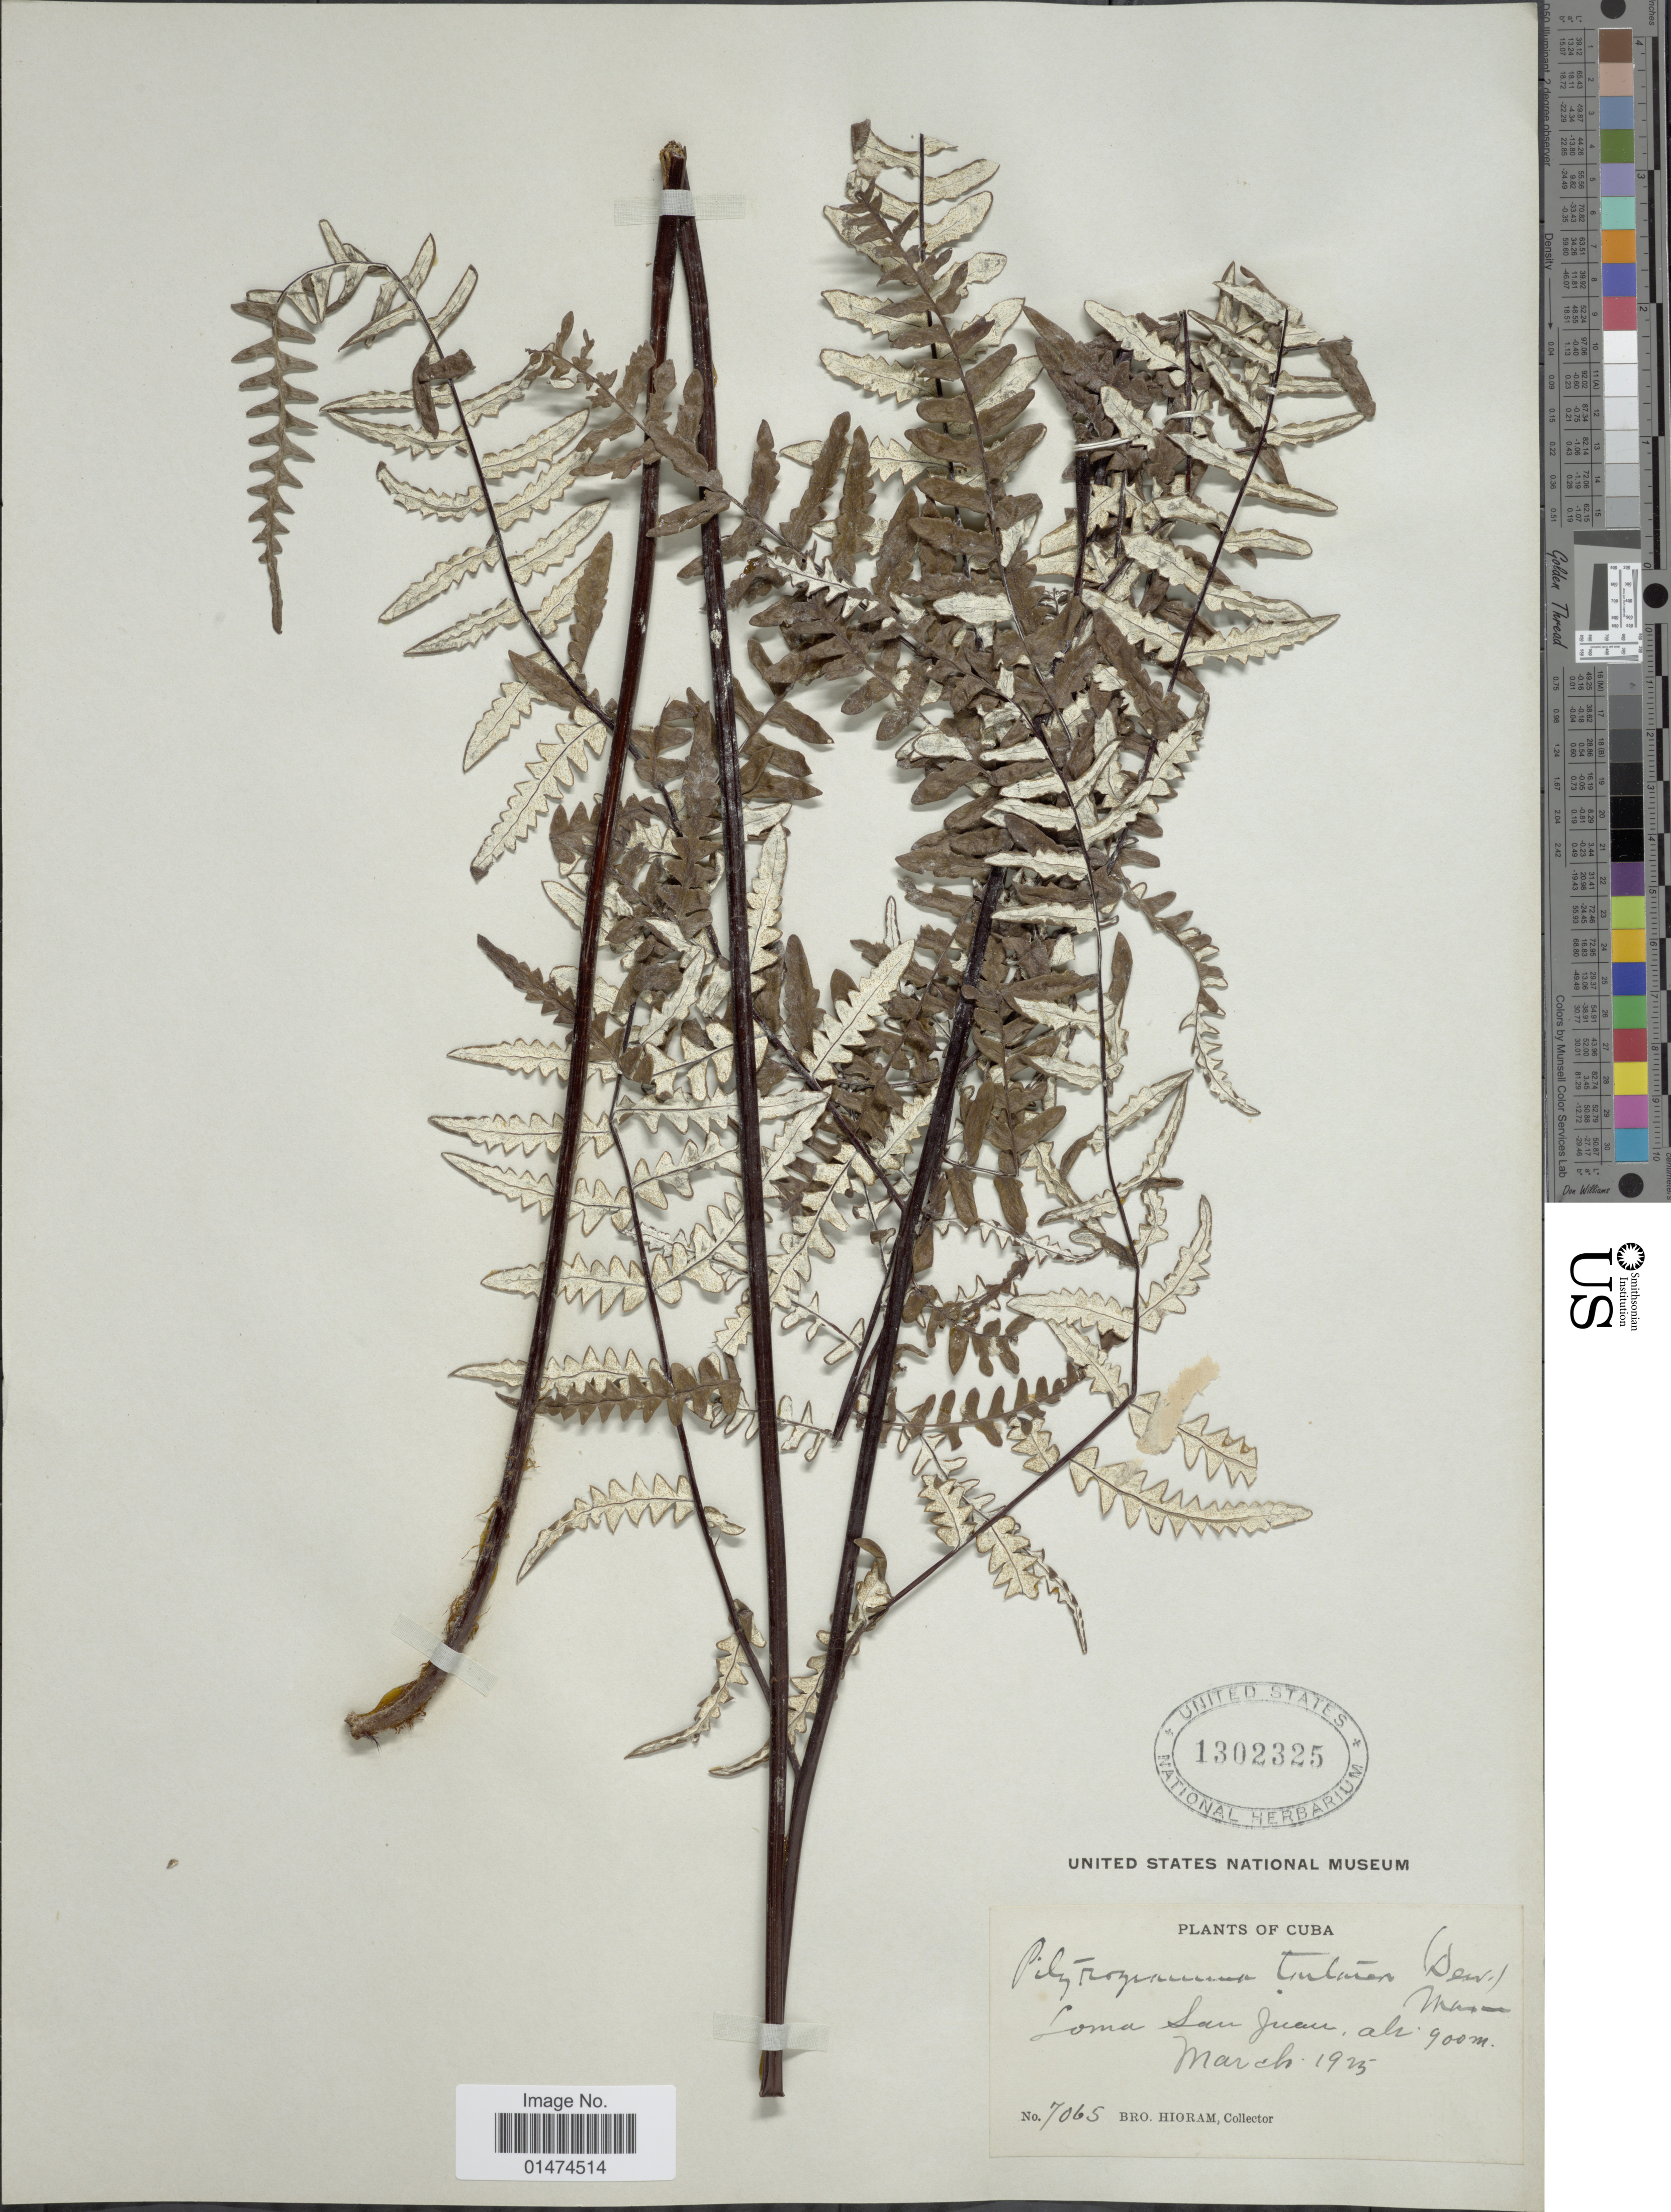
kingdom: Plantae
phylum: Tracheophyta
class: Polypodiopsida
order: Polypodiales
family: Pteridaceae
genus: Pityrogramma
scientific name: Pityrogramma ebenea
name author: (L.) Proctor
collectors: Bro. Hioram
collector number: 7065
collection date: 1925-03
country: Cuba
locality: Loma San Juan.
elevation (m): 900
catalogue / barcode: US 1302325